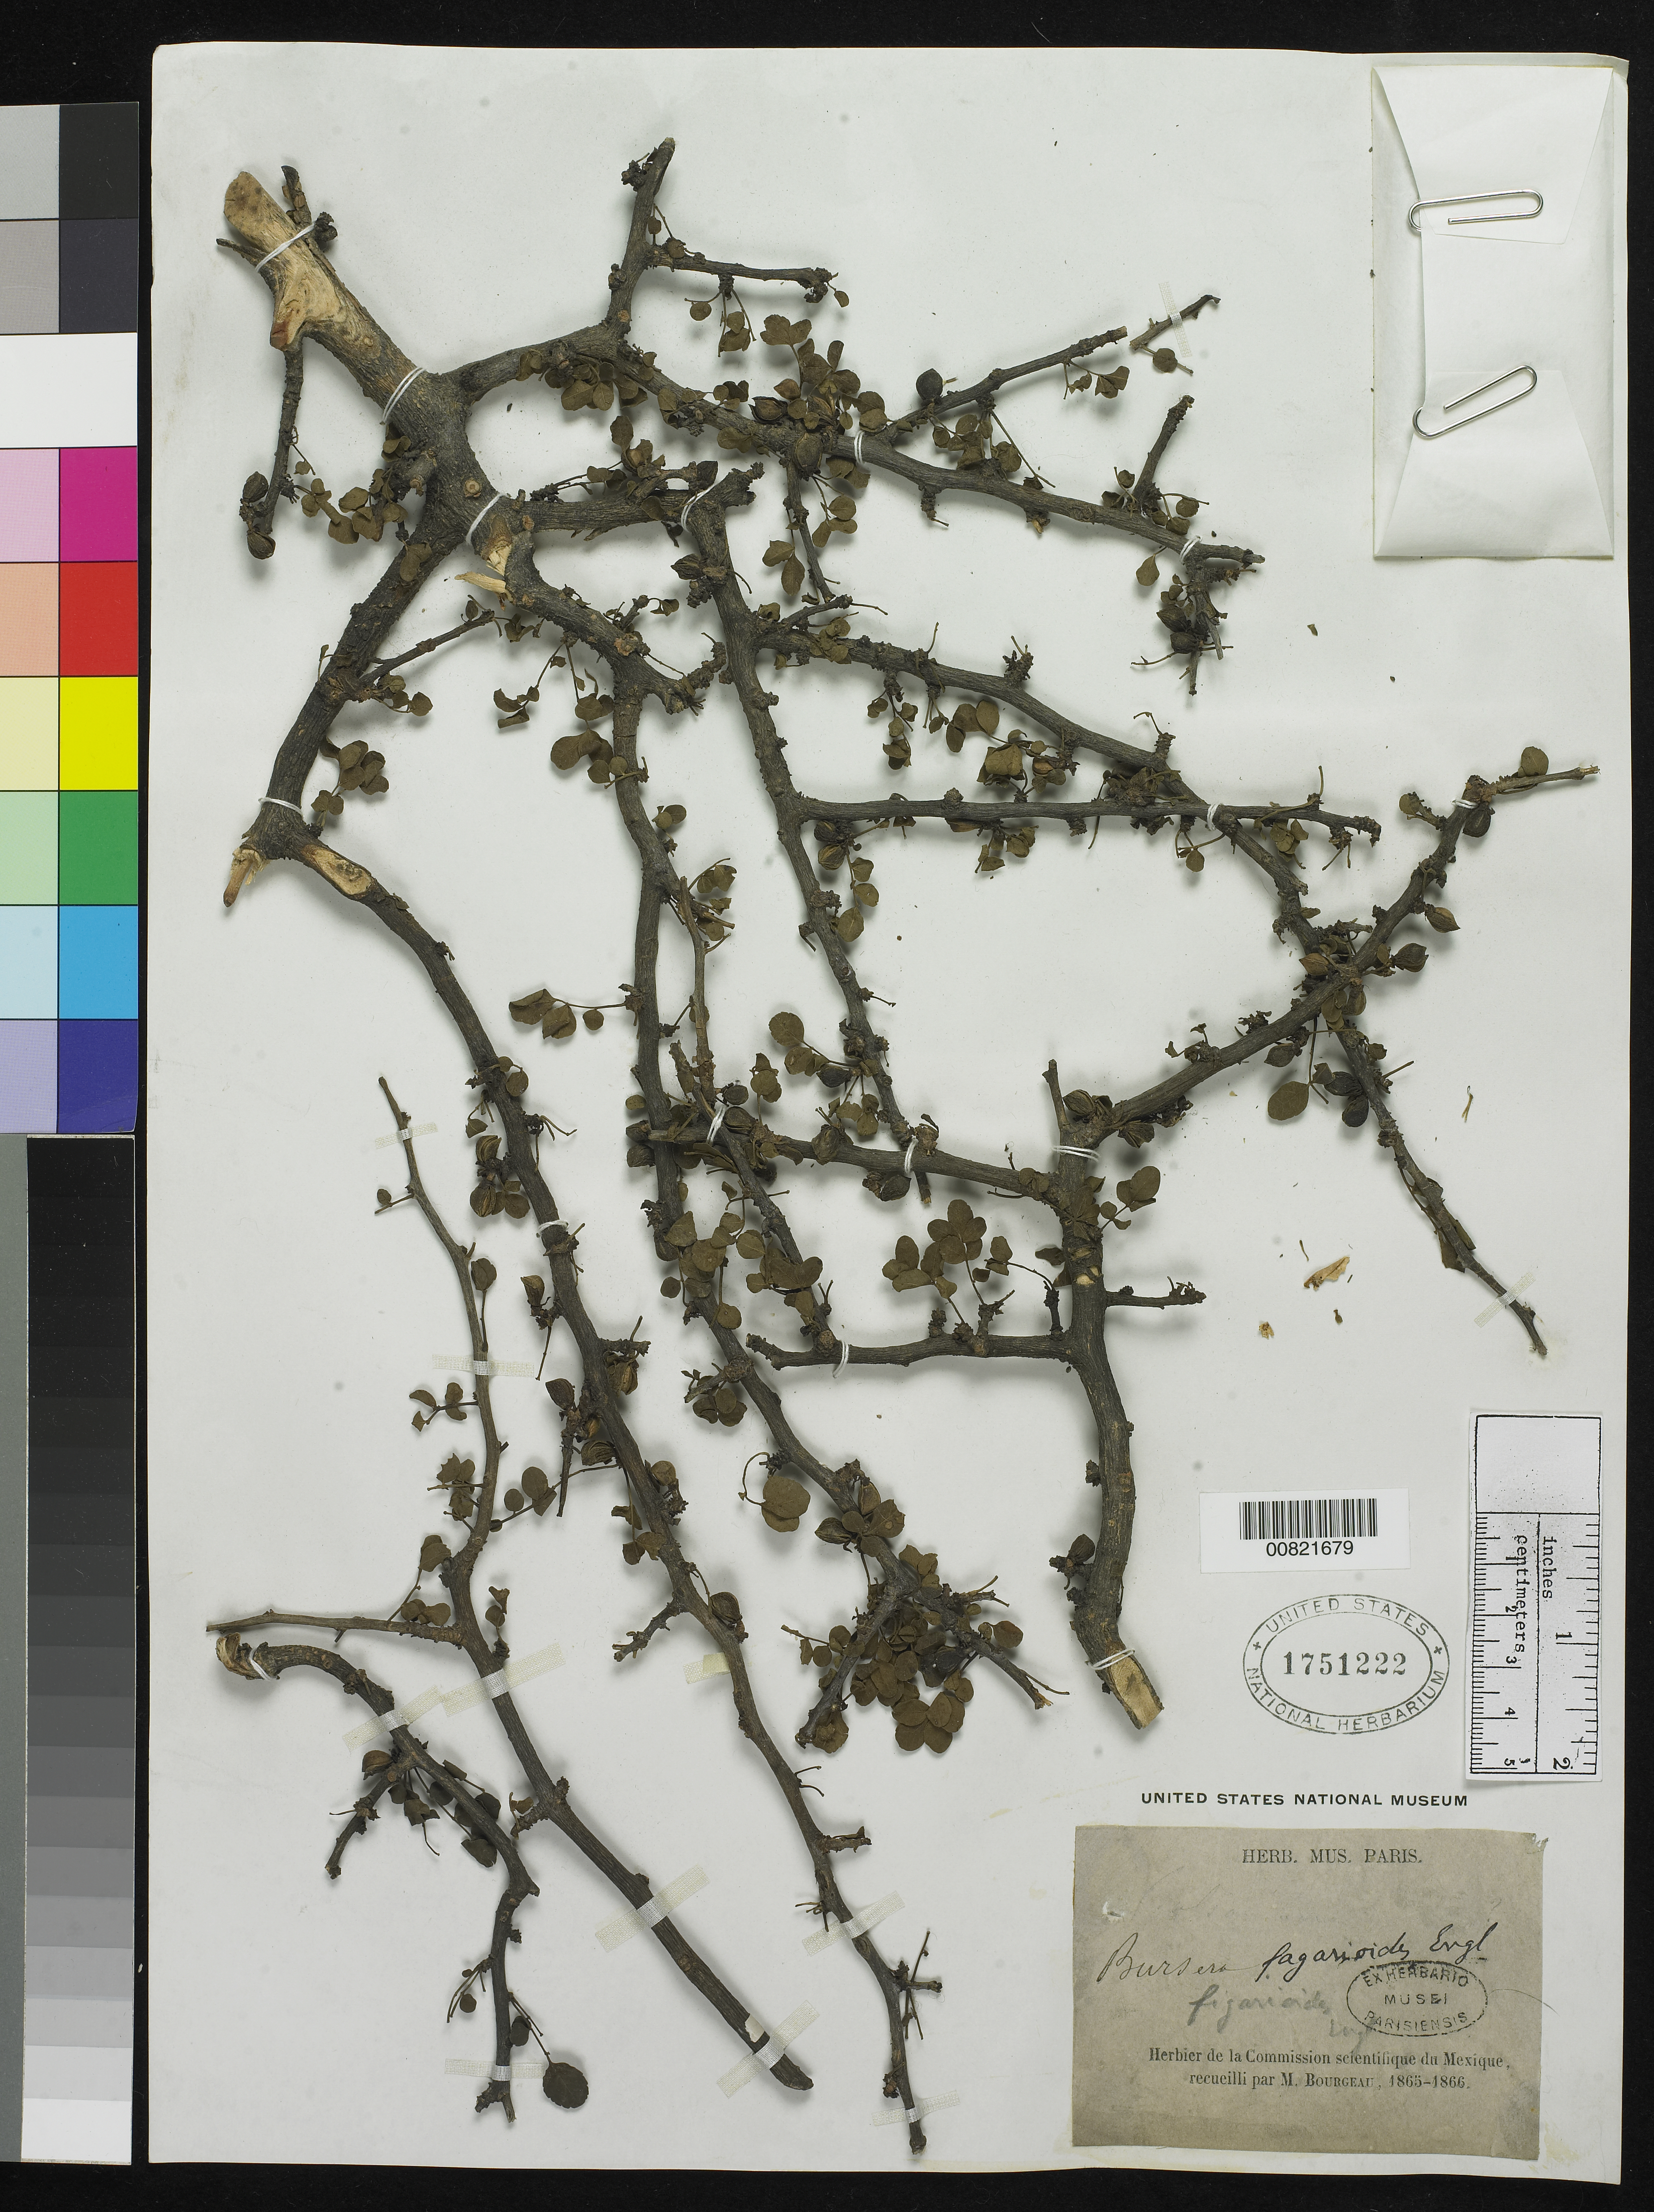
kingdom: Plantae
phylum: Tracheophyta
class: Magnoliopsida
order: Sapindales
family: Burseraceae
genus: Bursera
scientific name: Bursera inaguensis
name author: Britton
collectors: E. Bourgeau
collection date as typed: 1865 to -- --- 1866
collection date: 1865/1866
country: Mexico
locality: Mexico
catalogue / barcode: US 1751222